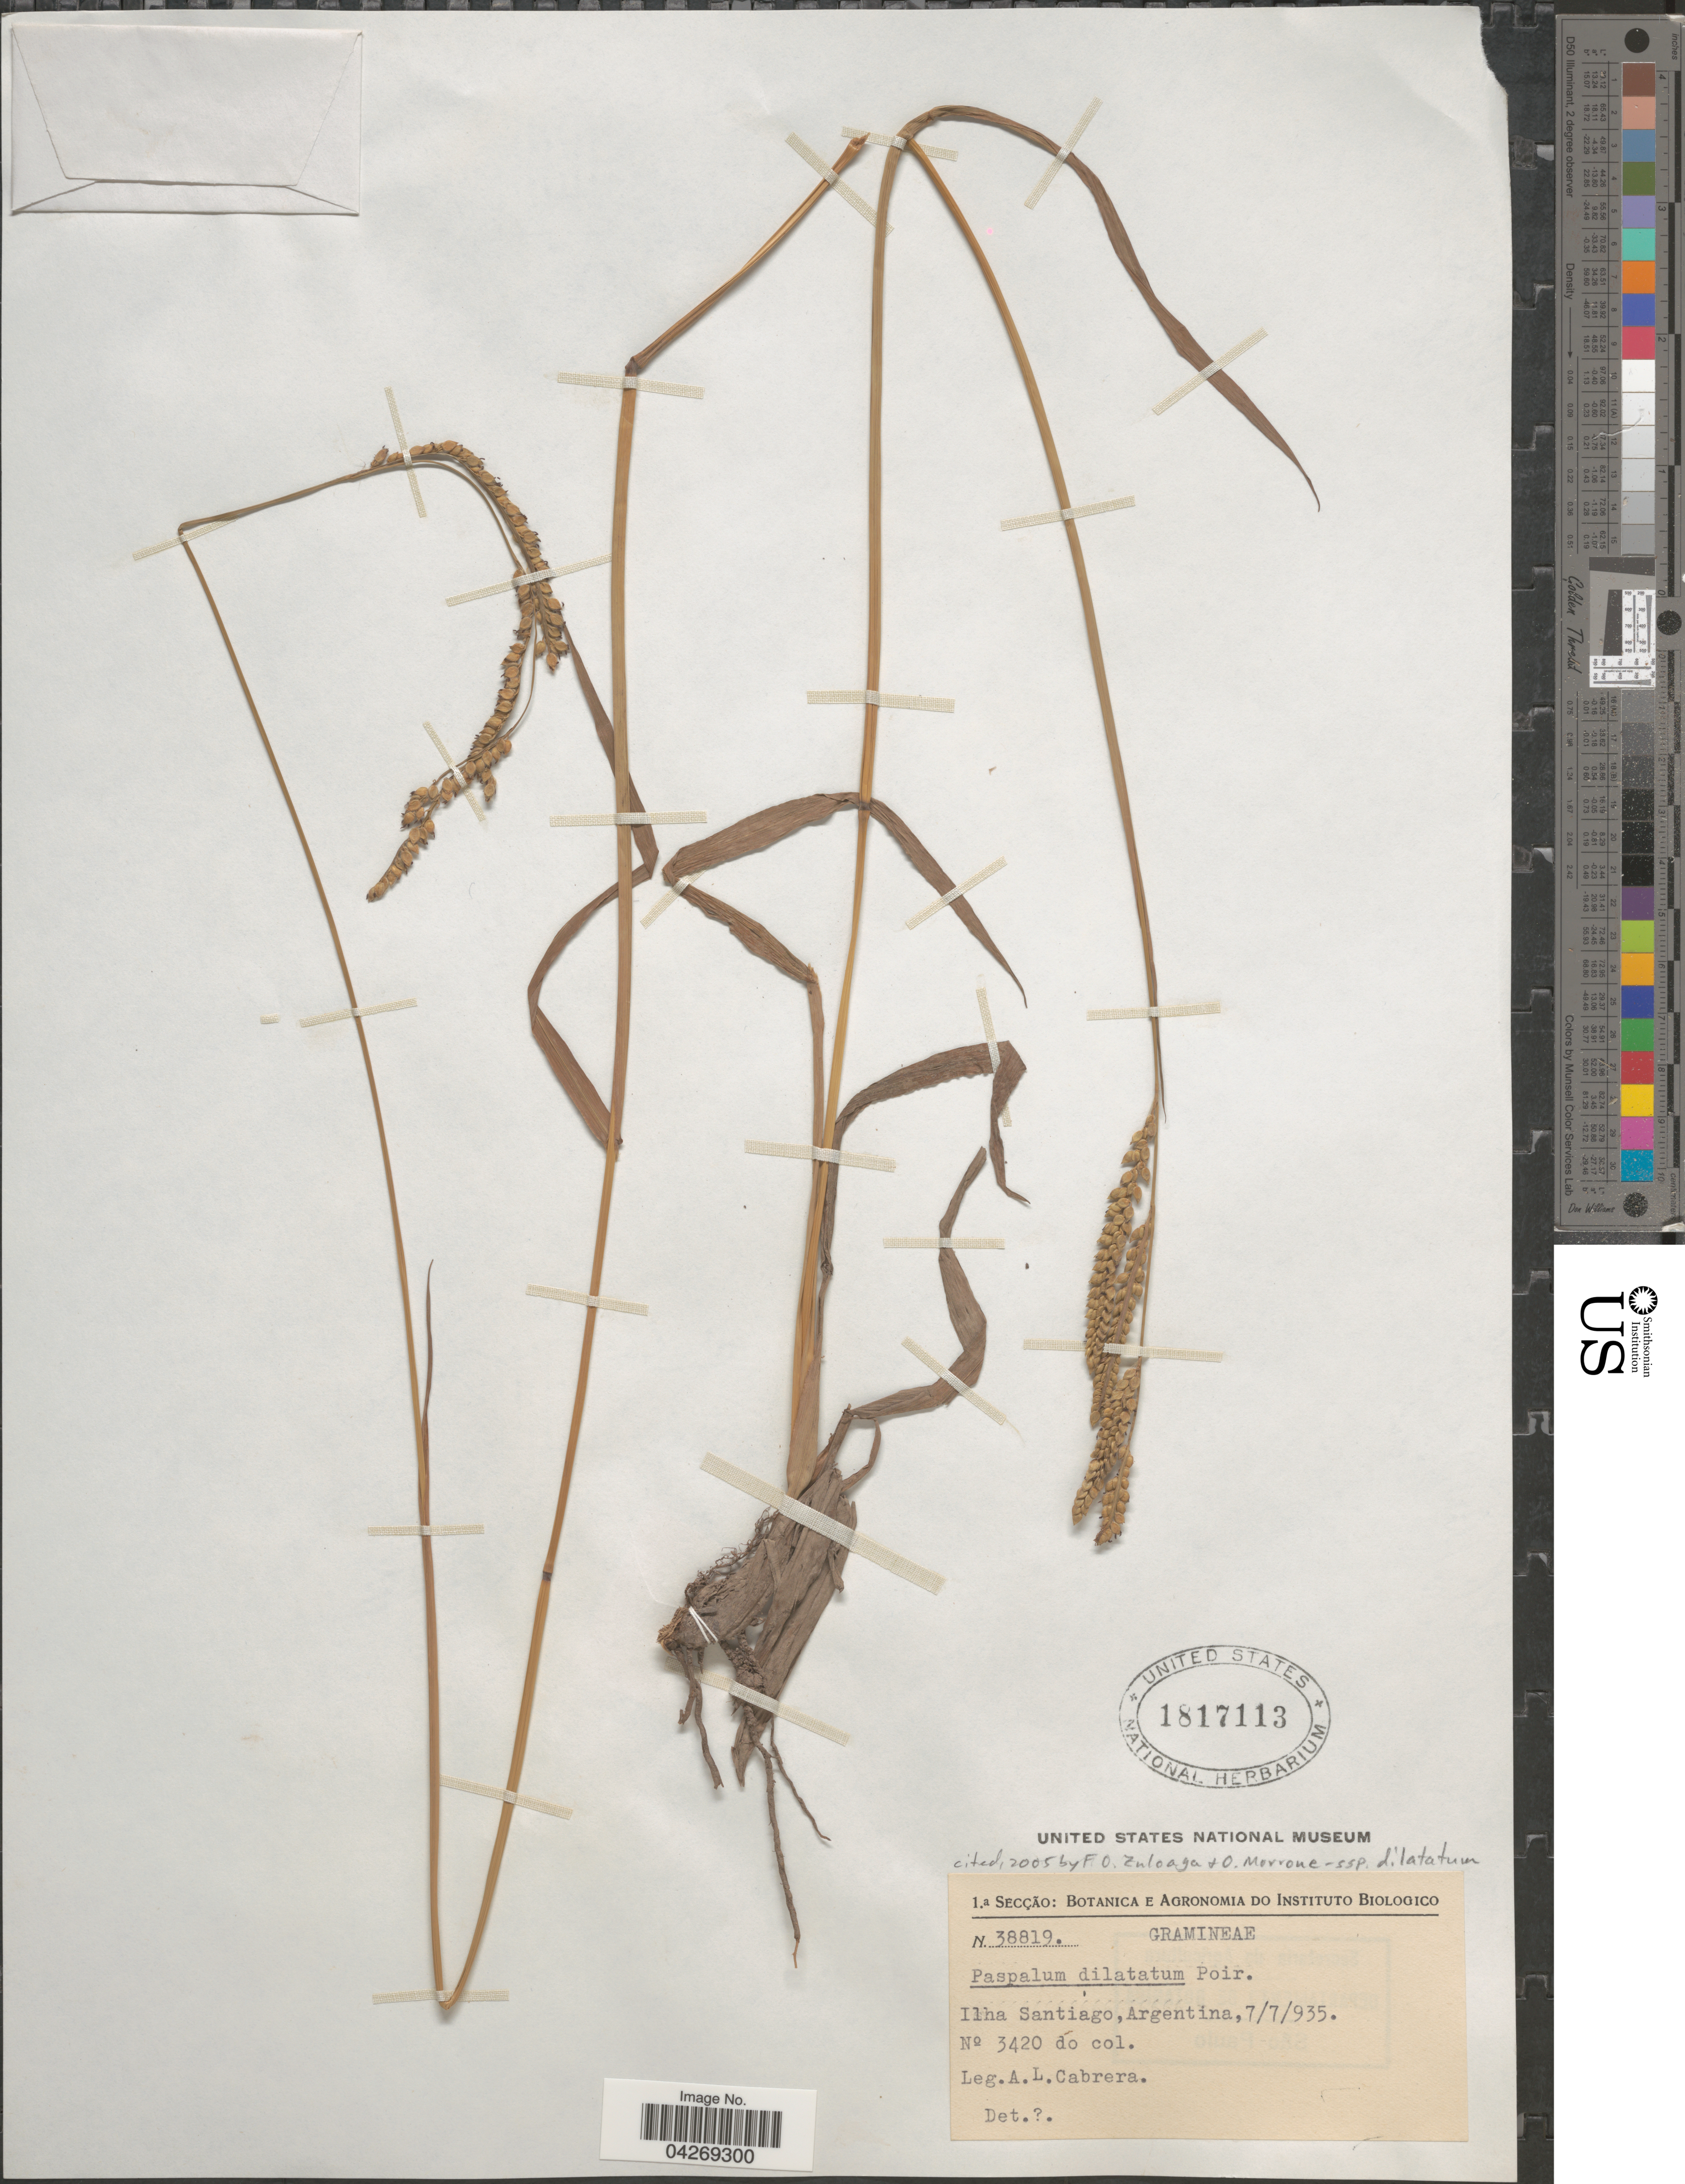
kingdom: Plantae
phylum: Tracheophyta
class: Liliopsida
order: Poales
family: Poaceae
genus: Paspalum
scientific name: Paspalum dilatatum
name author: Poir.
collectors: A. L. Cabrera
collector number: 3420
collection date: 1935-07-07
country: Argentina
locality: Ilha Santiago.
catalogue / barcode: US 1817113